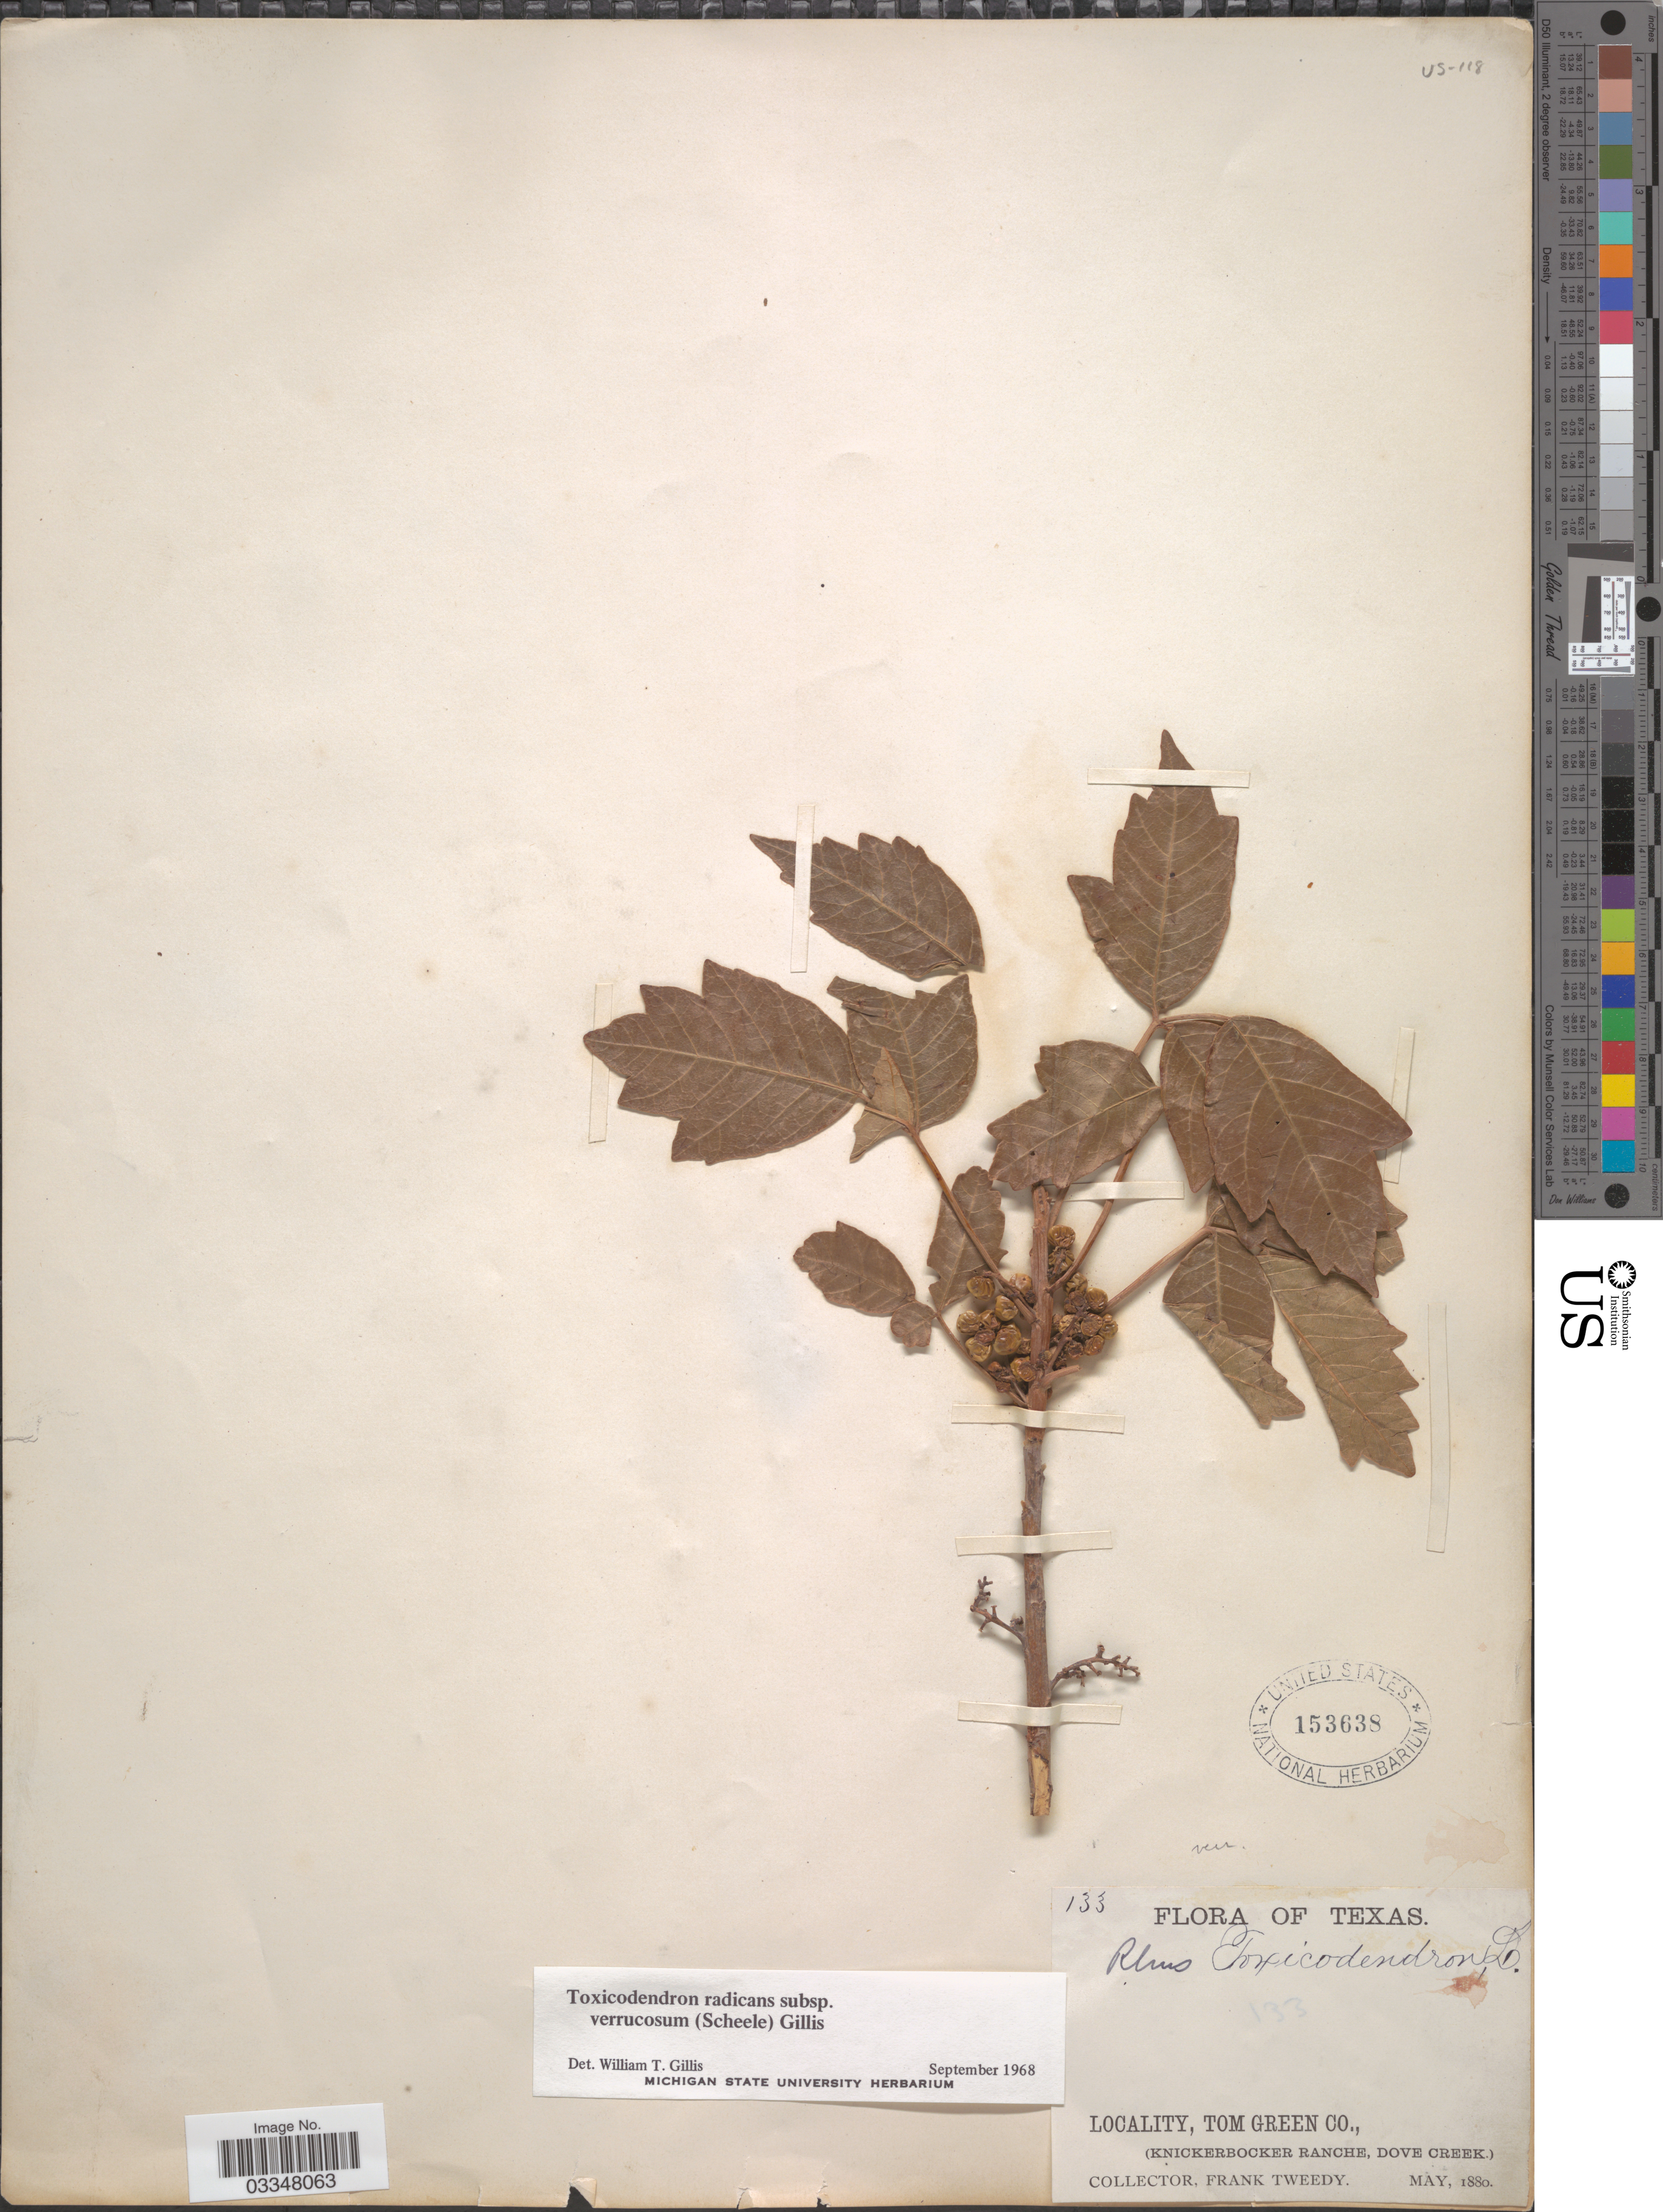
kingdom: Plantae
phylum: Tracheophyta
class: Magnoliopsida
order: Sapindales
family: Anacardiaceae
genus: Toxicodendron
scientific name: Toxicodendron radicans subsp. verrucosum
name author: (Scheele) Gillis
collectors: F. Tweedy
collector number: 133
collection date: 1880-05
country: United States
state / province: Texas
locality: Tom Green Co., (Knickerbocker Ranche, Dove Creek.).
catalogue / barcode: US 153638